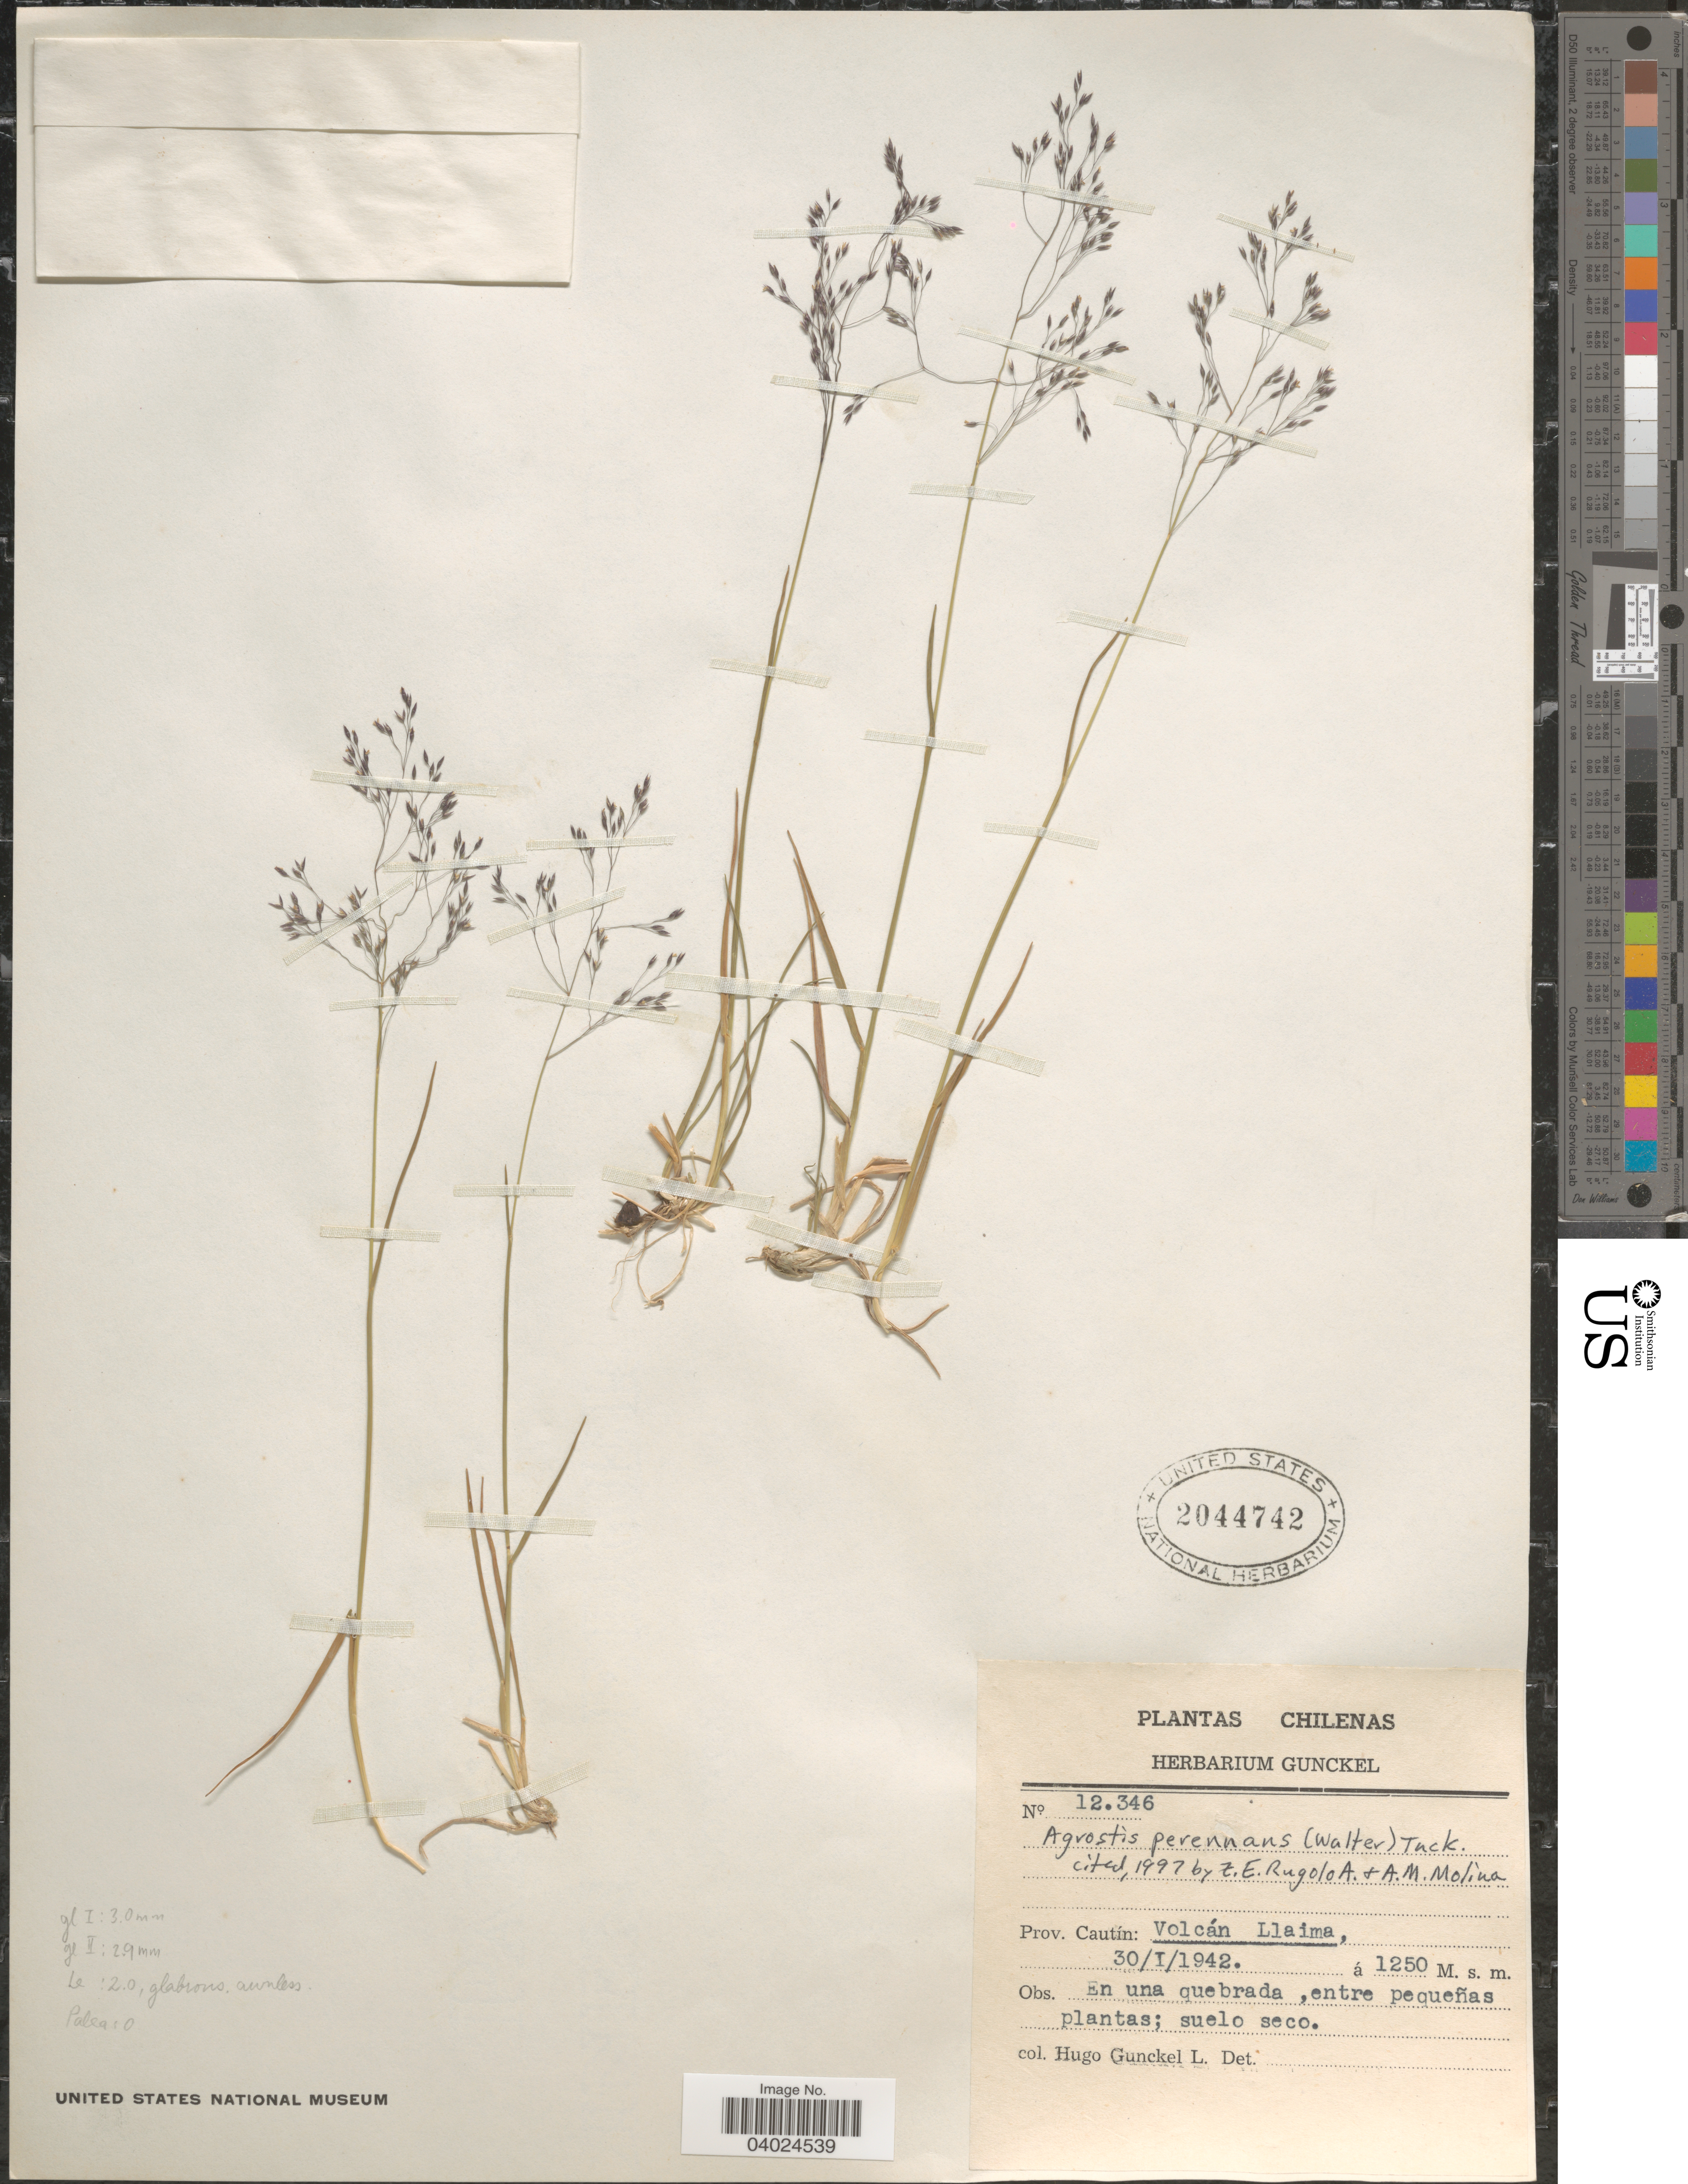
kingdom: Plantae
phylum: Tracheophyta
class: Liliopsida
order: Poales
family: Poaceae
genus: Agrostis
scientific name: Agrostis perennans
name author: (Walter) Tuck.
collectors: H. Gunckel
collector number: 12346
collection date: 1942-01-30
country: Chile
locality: Prov. Cautín: Volcán Llaima, En una quebrada, entre pequeñas plantas; suelo seco.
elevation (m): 1250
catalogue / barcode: US 2044742